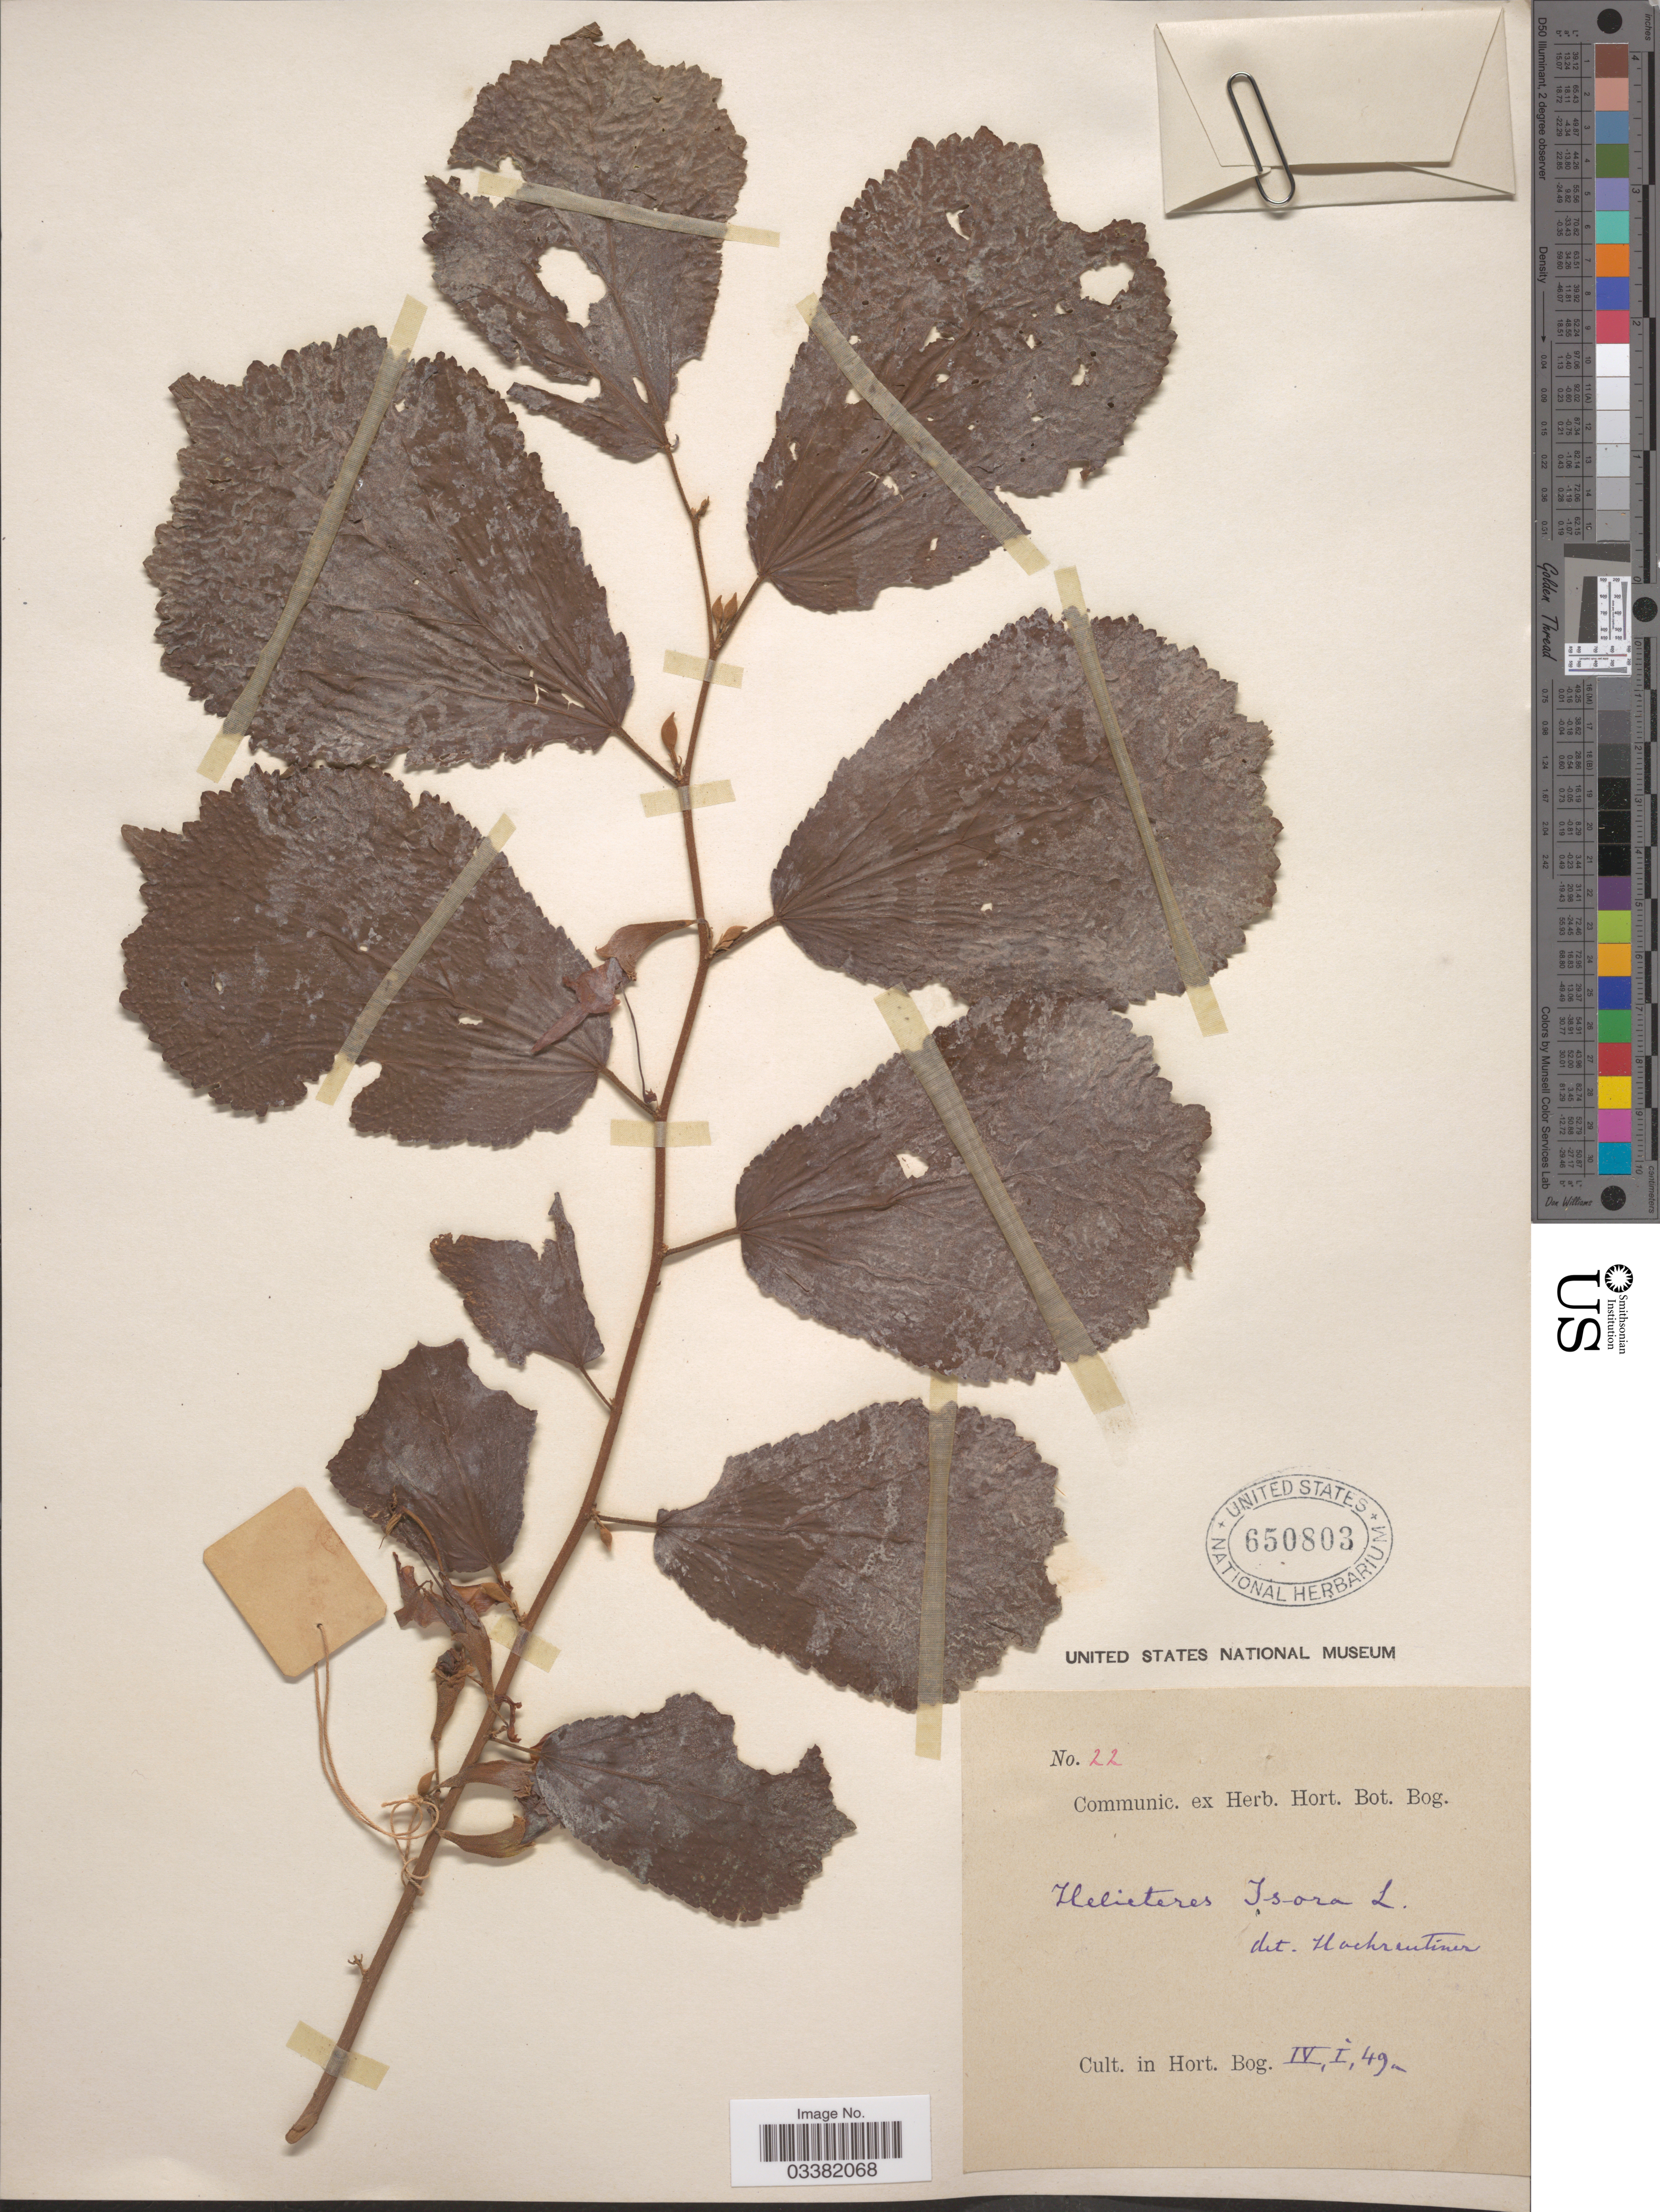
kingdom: Plantae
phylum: Tracheophyta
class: Magnoliopsida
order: Malvales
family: Malvaceae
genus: Helicteres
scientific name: Helicteres isora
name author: L.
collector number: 22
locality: Cult. in Hort. Bog. IV, I, 49.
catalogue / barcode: US 650803